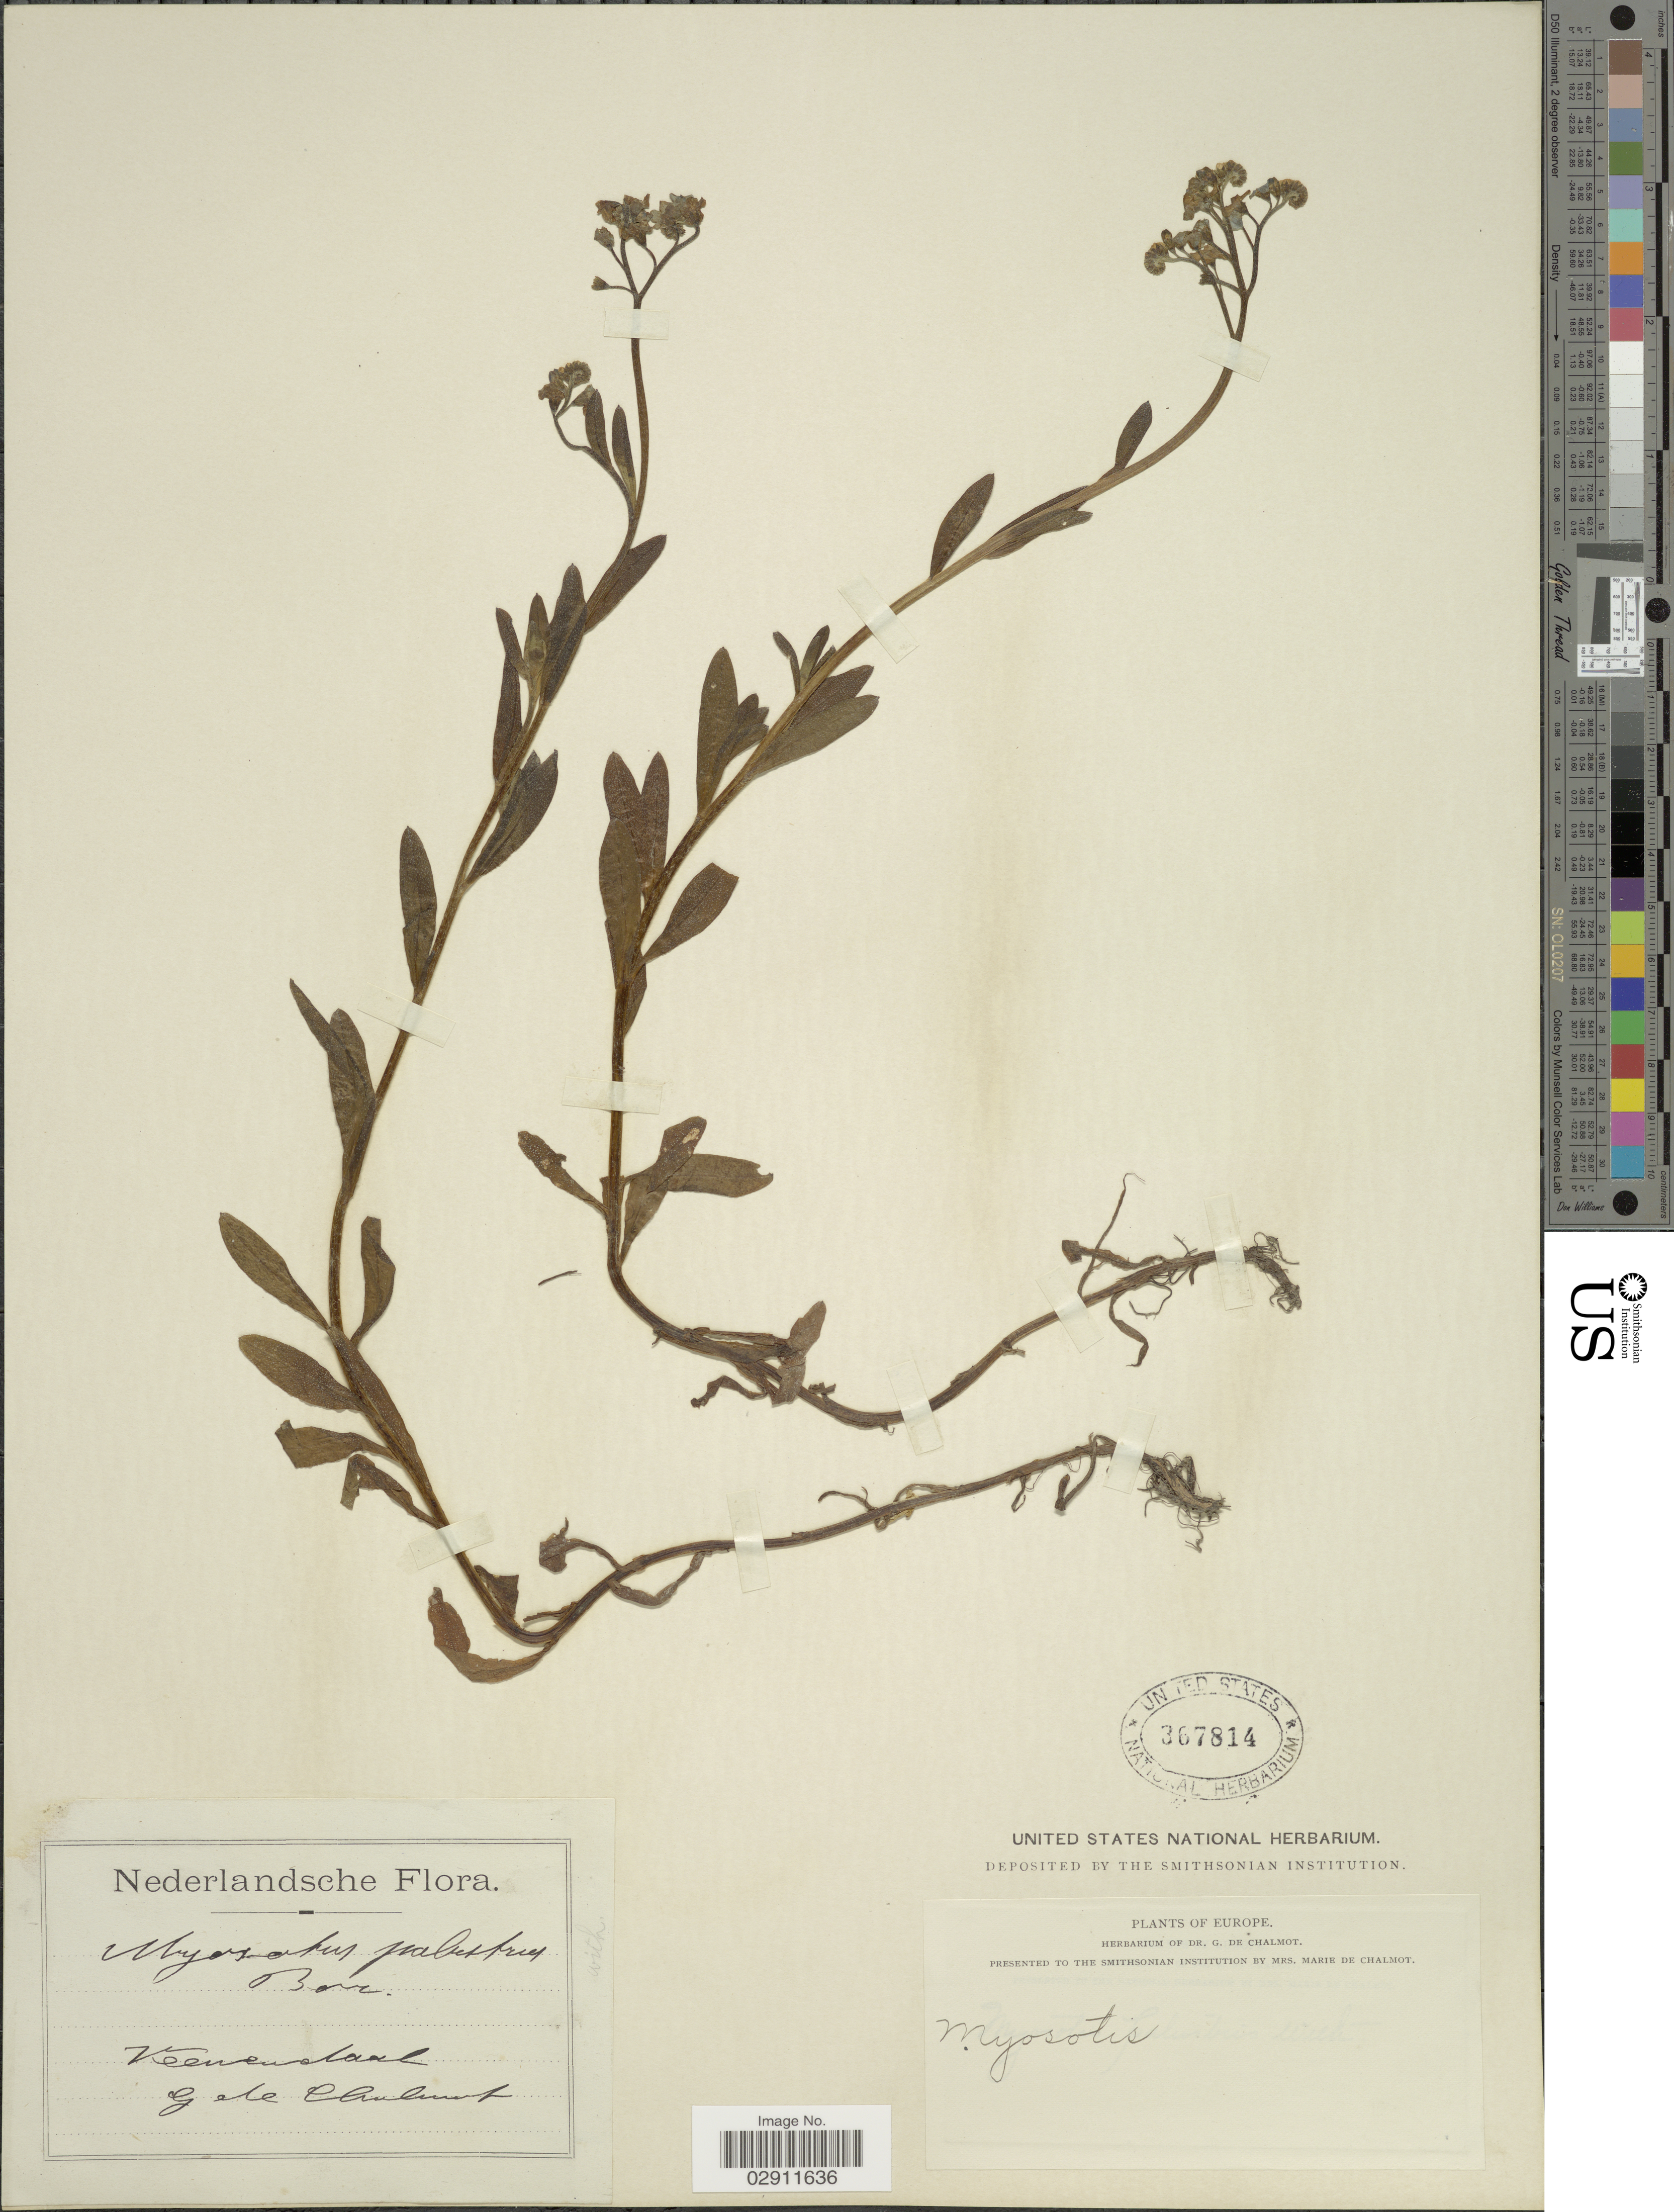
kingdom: Plantae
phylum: Tracheophyta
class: Magnoliopsida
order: Boraginales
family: Boraginaceae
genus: Myosotis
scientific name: Myosotis palustris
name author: L.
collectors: G. de Chalmot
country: Netherlands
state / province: Utrecht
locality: Veenendaal.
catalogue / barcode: US 367814